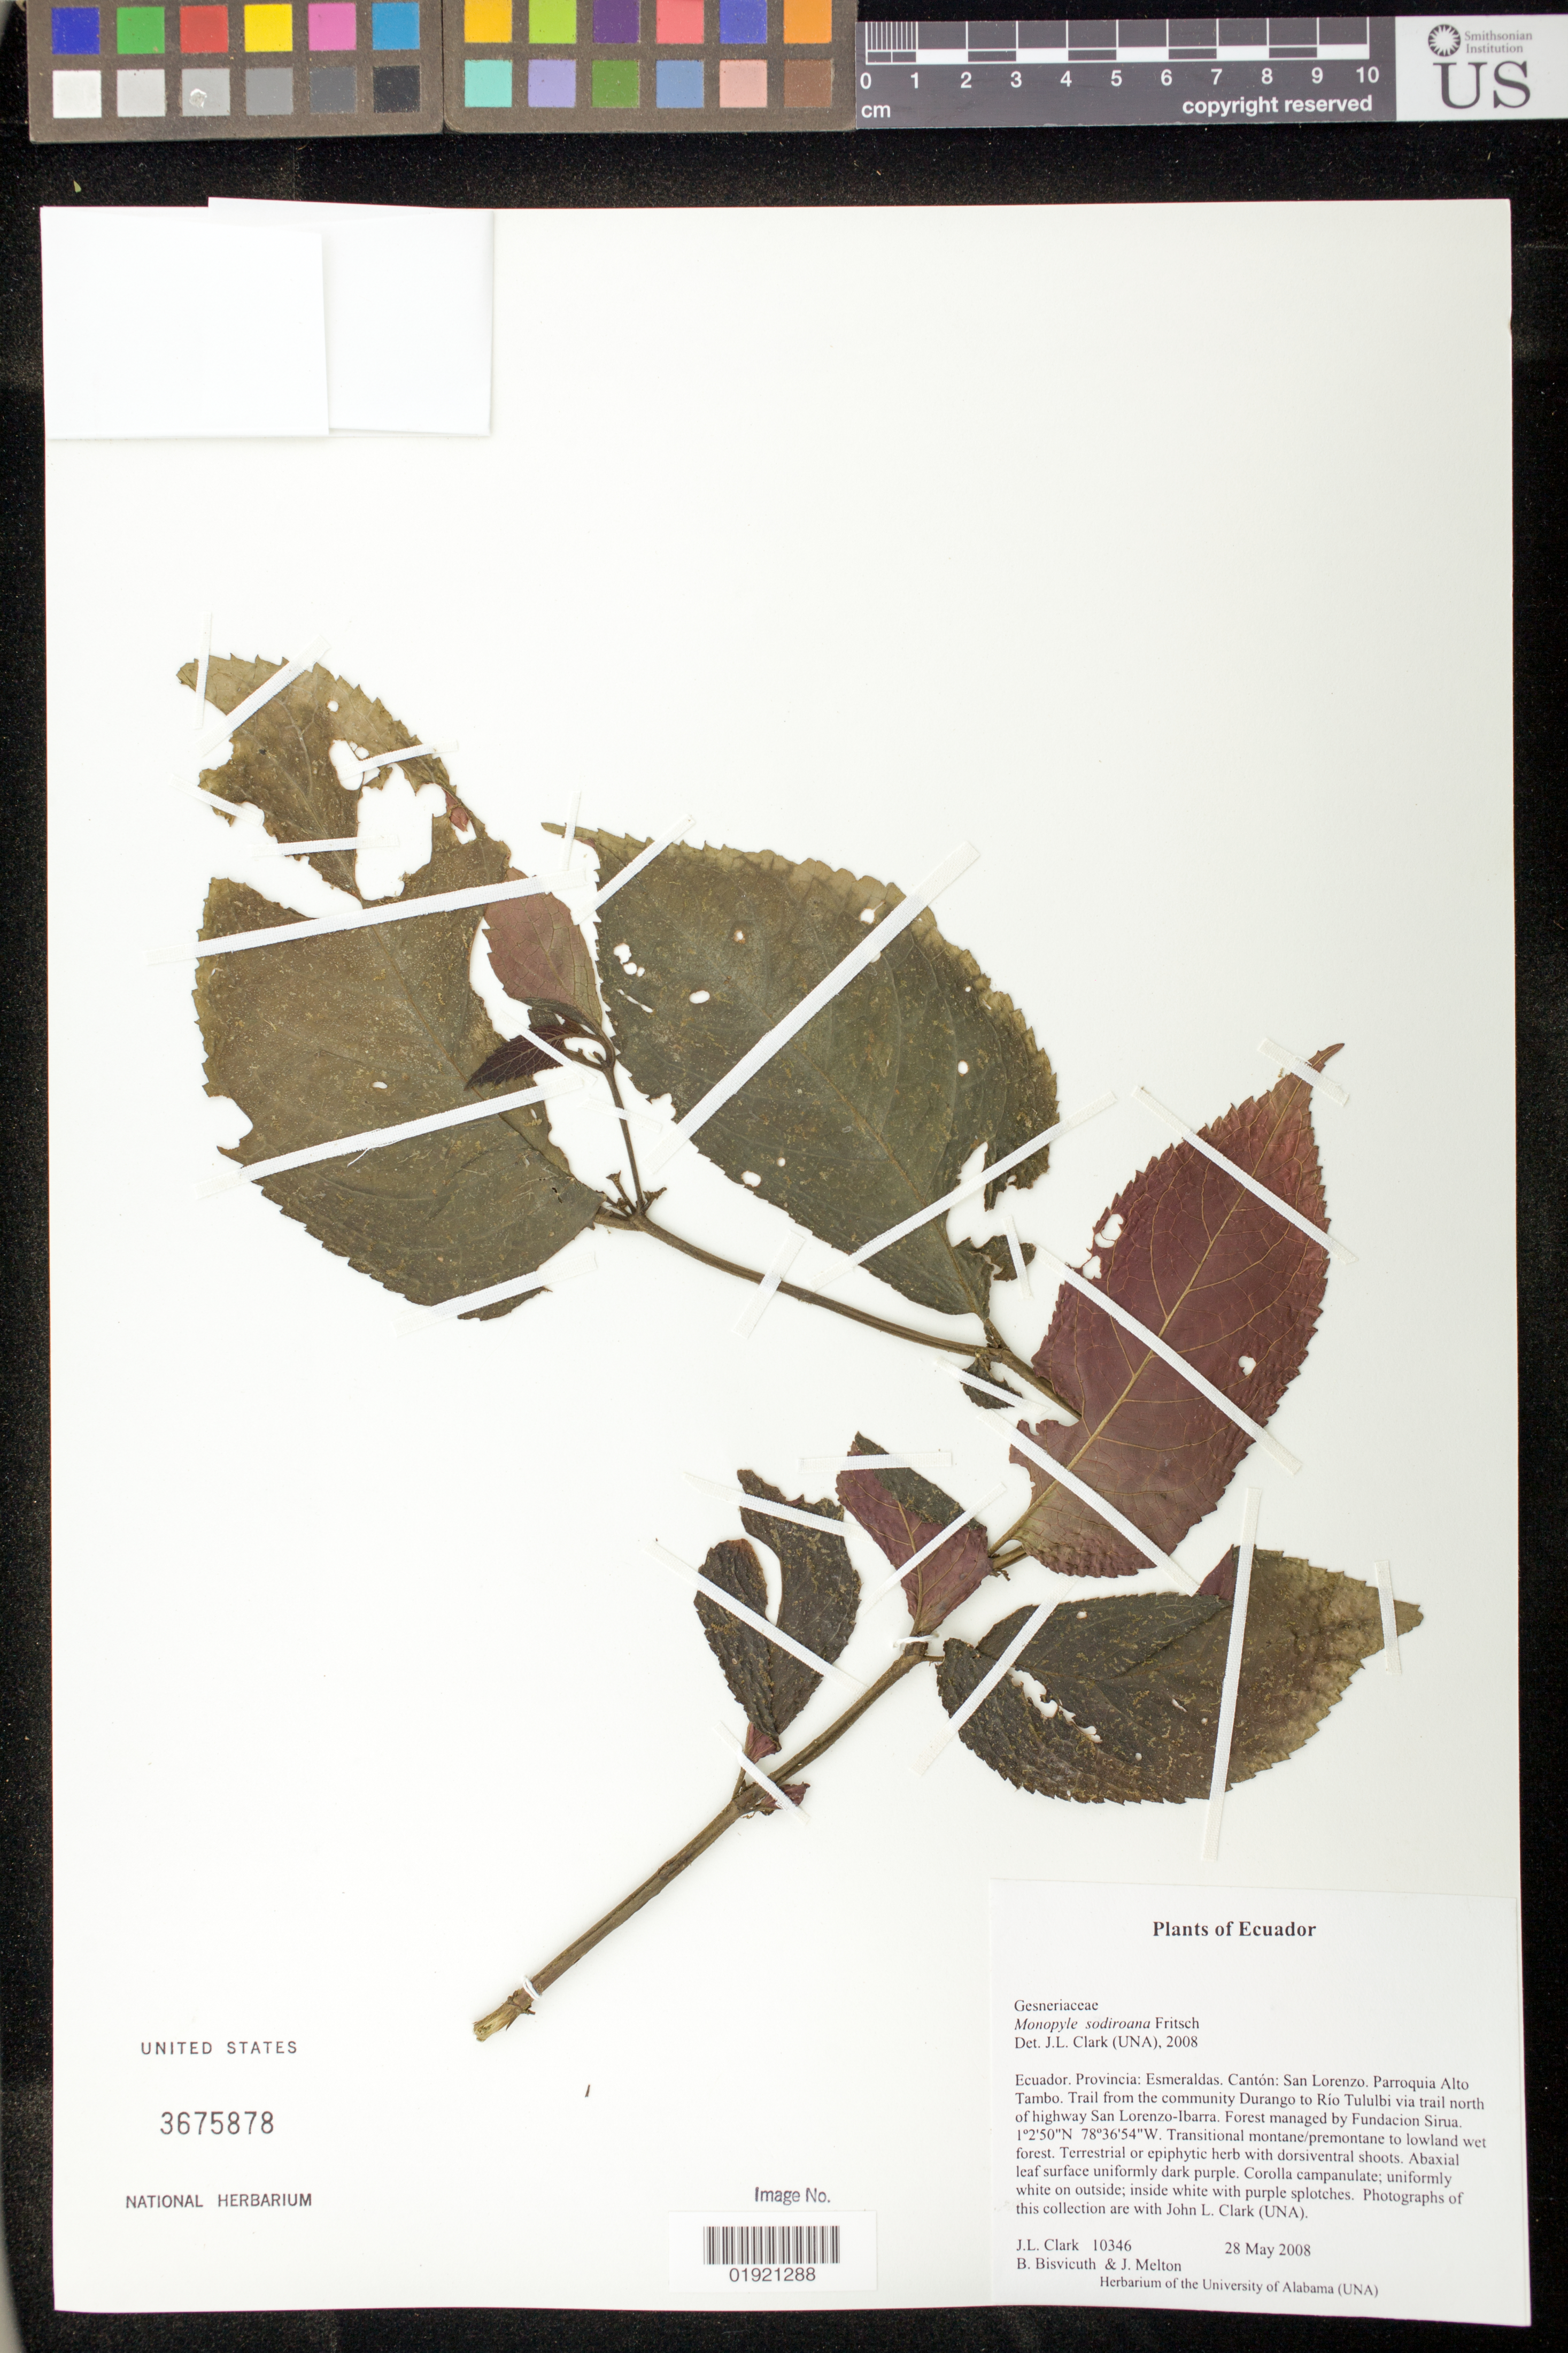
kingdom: Plantae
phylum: Tracheophyta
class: Magnoliopsida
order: Lamiales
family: Gesneriaceae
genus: Monopyle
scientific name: Monopyle sodiroana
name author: Fritsch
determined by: Clark, J. L.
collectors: J. L. Clark, B. Bisvicuth & J. Melton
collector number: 10346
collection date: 2008-05-28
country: Ecuador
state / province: Esmeraldas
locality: Canton: San Lorenzo. Parroquia Alto Tambo. Trail from the community Durango to Rio Tululbi via trail north of highway San Lorenzo-Ibarra. Forest managed by Fundacion Sirua.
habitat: Transitional montane/premontane to lowland wet forest.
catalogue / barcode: US 3675878